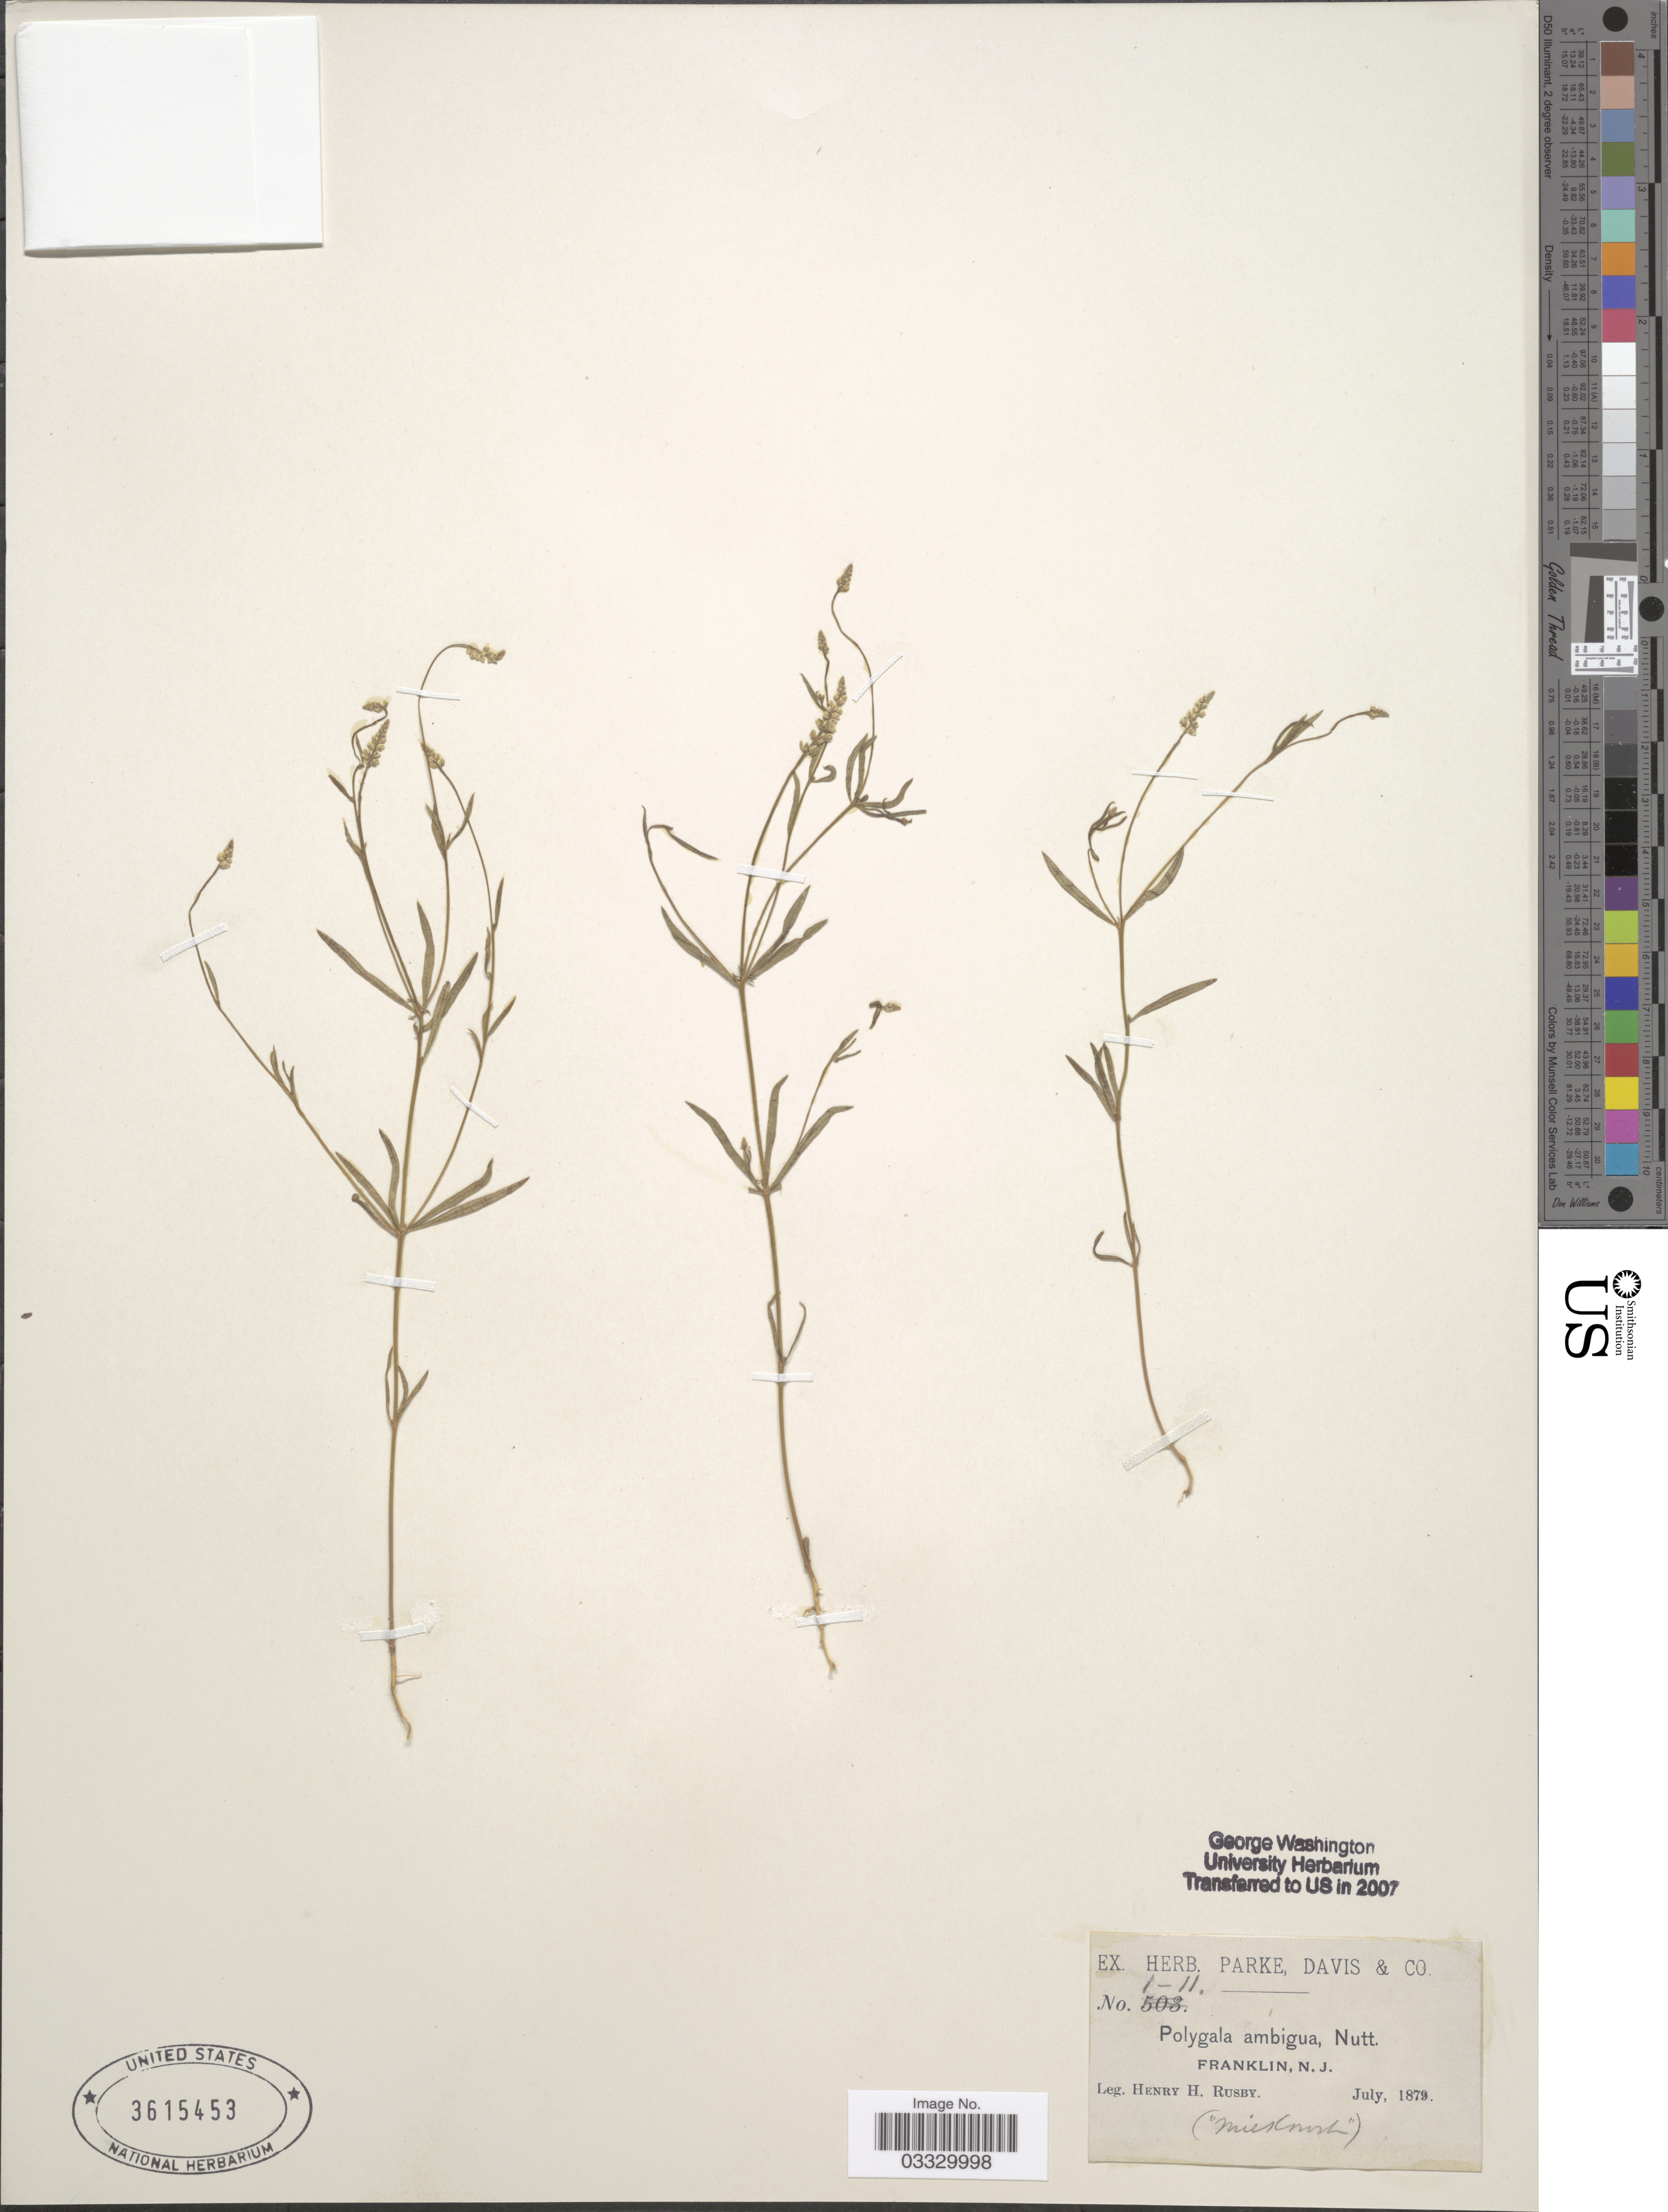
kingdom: Plantae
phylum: Tracheophyta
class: Magnoliopsida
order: Fabales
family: Polygalaceae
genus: Polygala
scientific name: Polygala ambigua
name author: Nutt.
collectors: H. H. Rusby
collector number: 1-11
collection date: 1879-07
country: United States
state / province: New Jersey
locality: Franklin.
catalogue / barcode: US 3615453